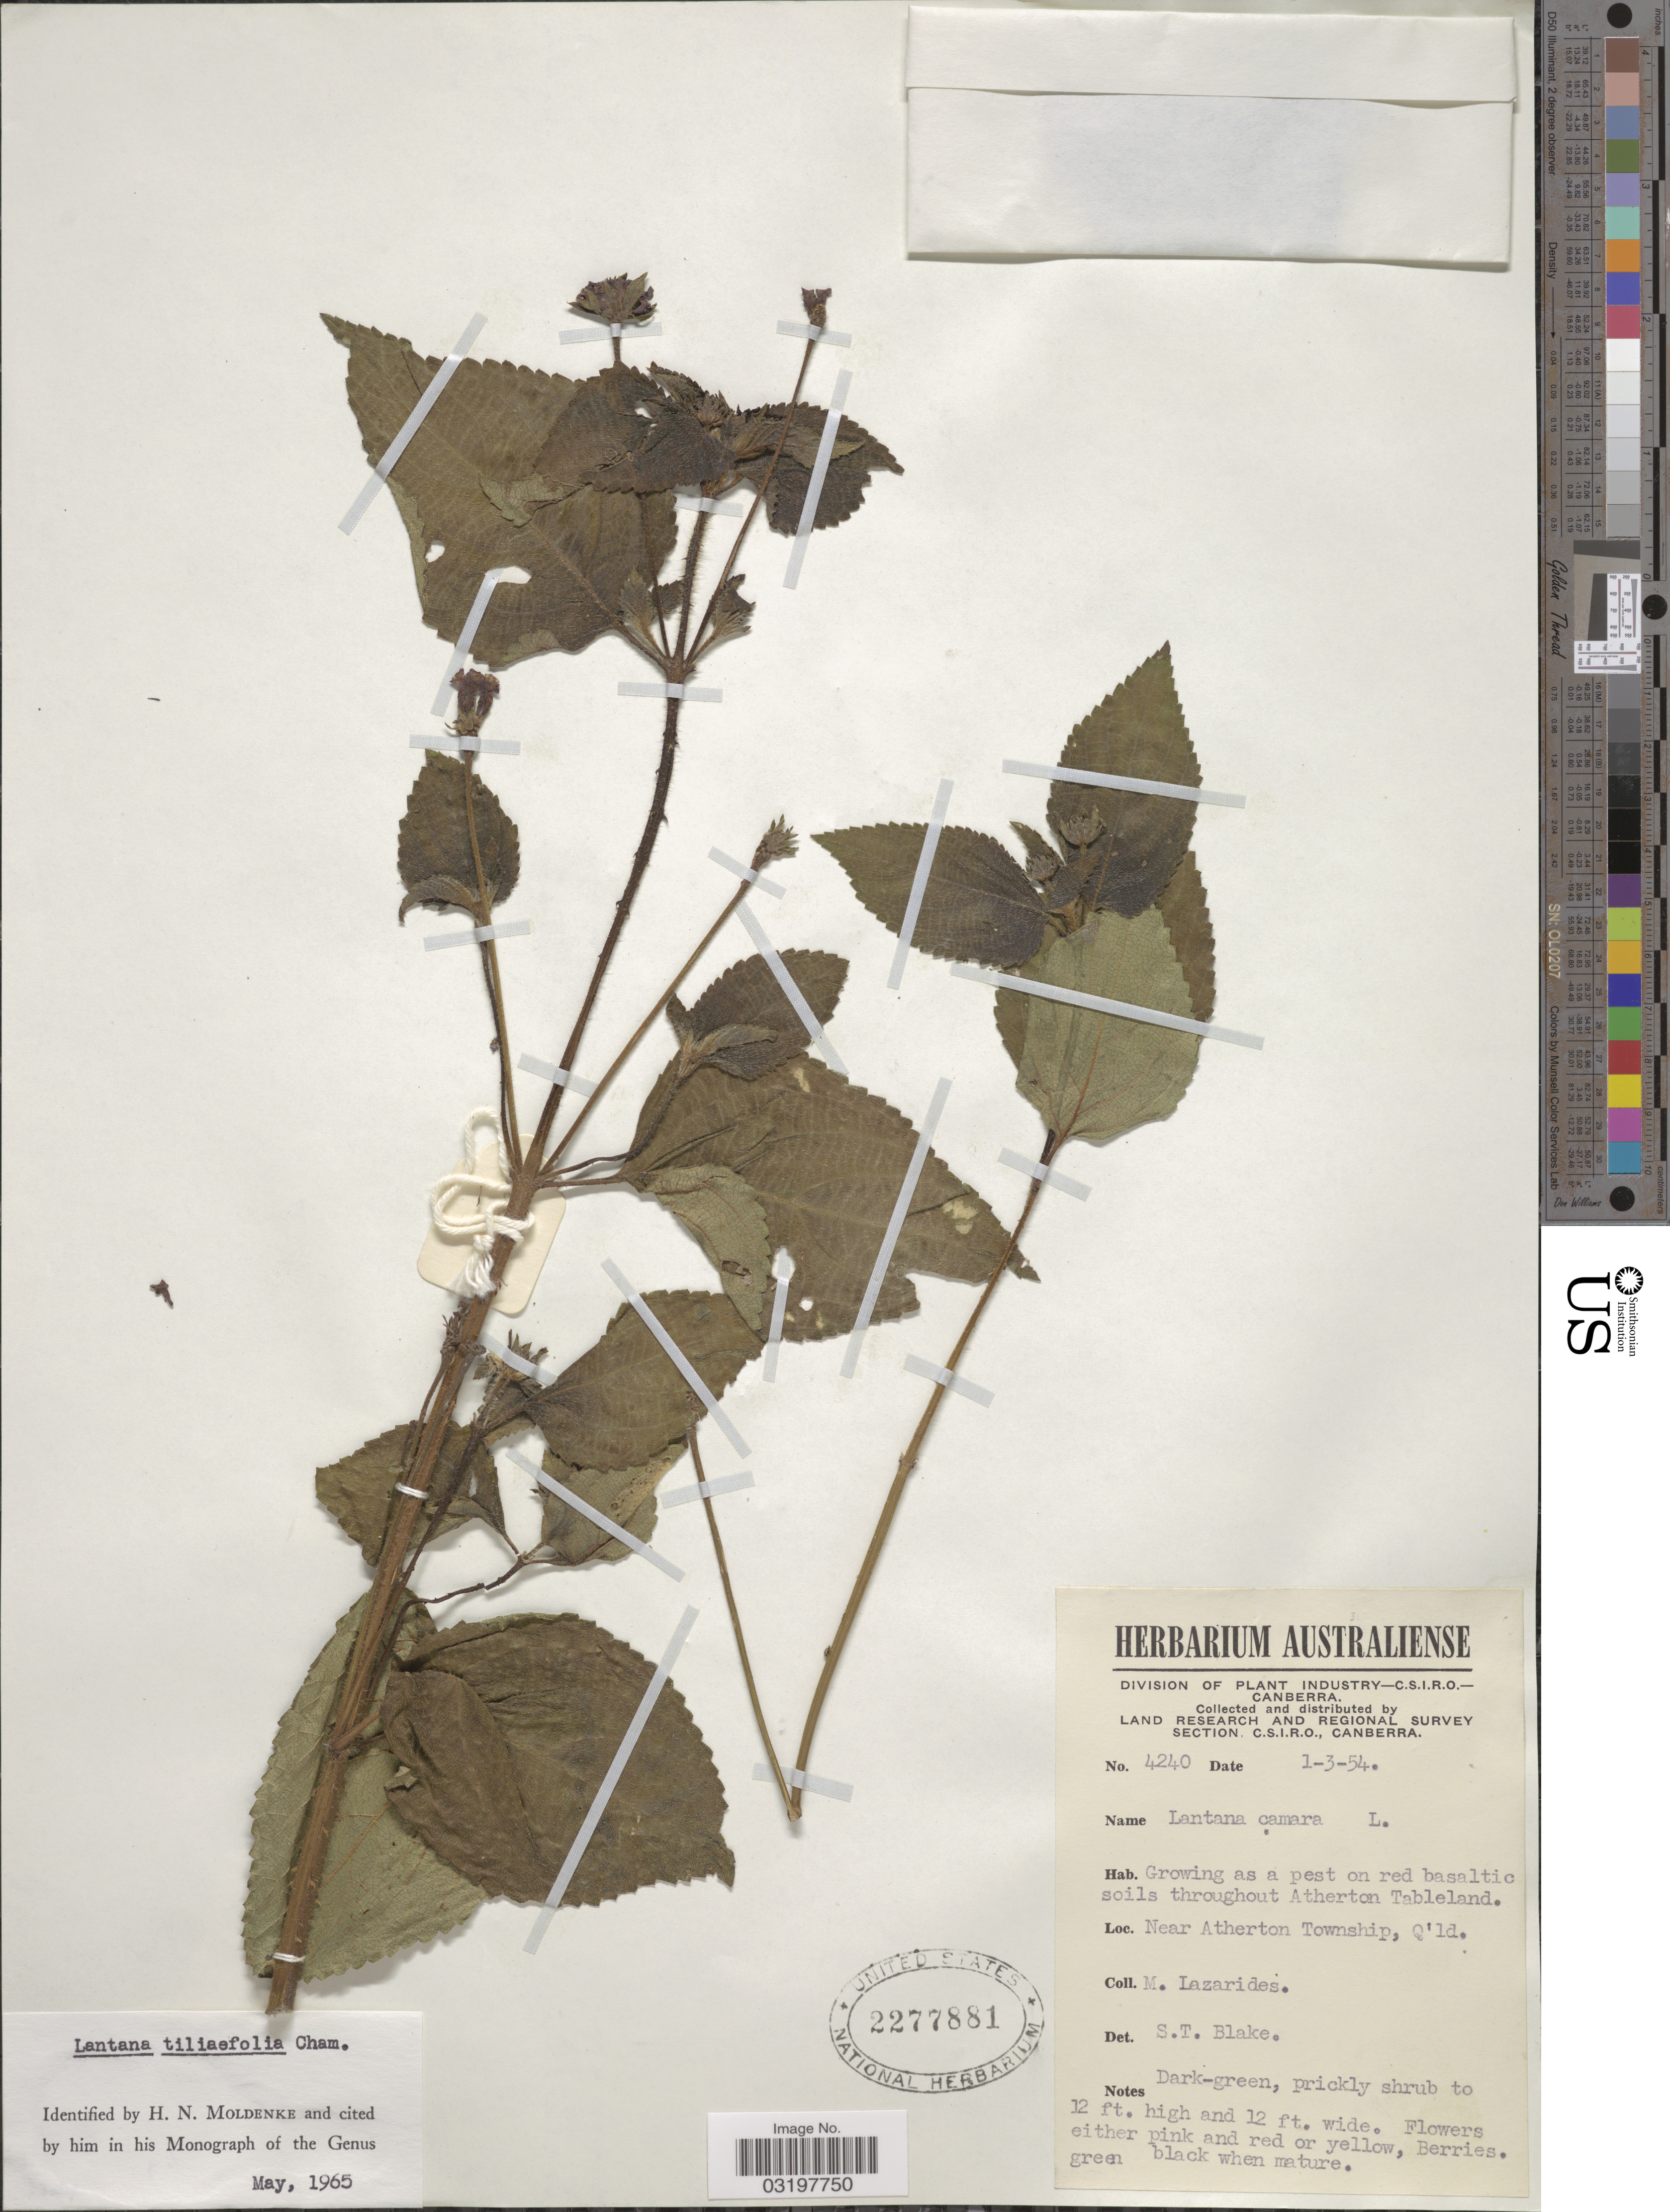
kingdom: Plantae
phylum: Tracheophyta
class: Magnoliopsida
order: Lamiales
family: Verbenaceae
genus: Lantana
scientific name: Lantana tiliifolia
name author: Cham.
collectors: M. Lazarides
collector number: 4240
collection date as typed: Transcribed d/m/y: 1/3/54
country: Australia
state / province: Queensland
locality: Growing as a pest on red basaltic soils throughout Atherton Tableland. Near Atherton Township, Q'ld.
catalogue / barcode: US 2277881